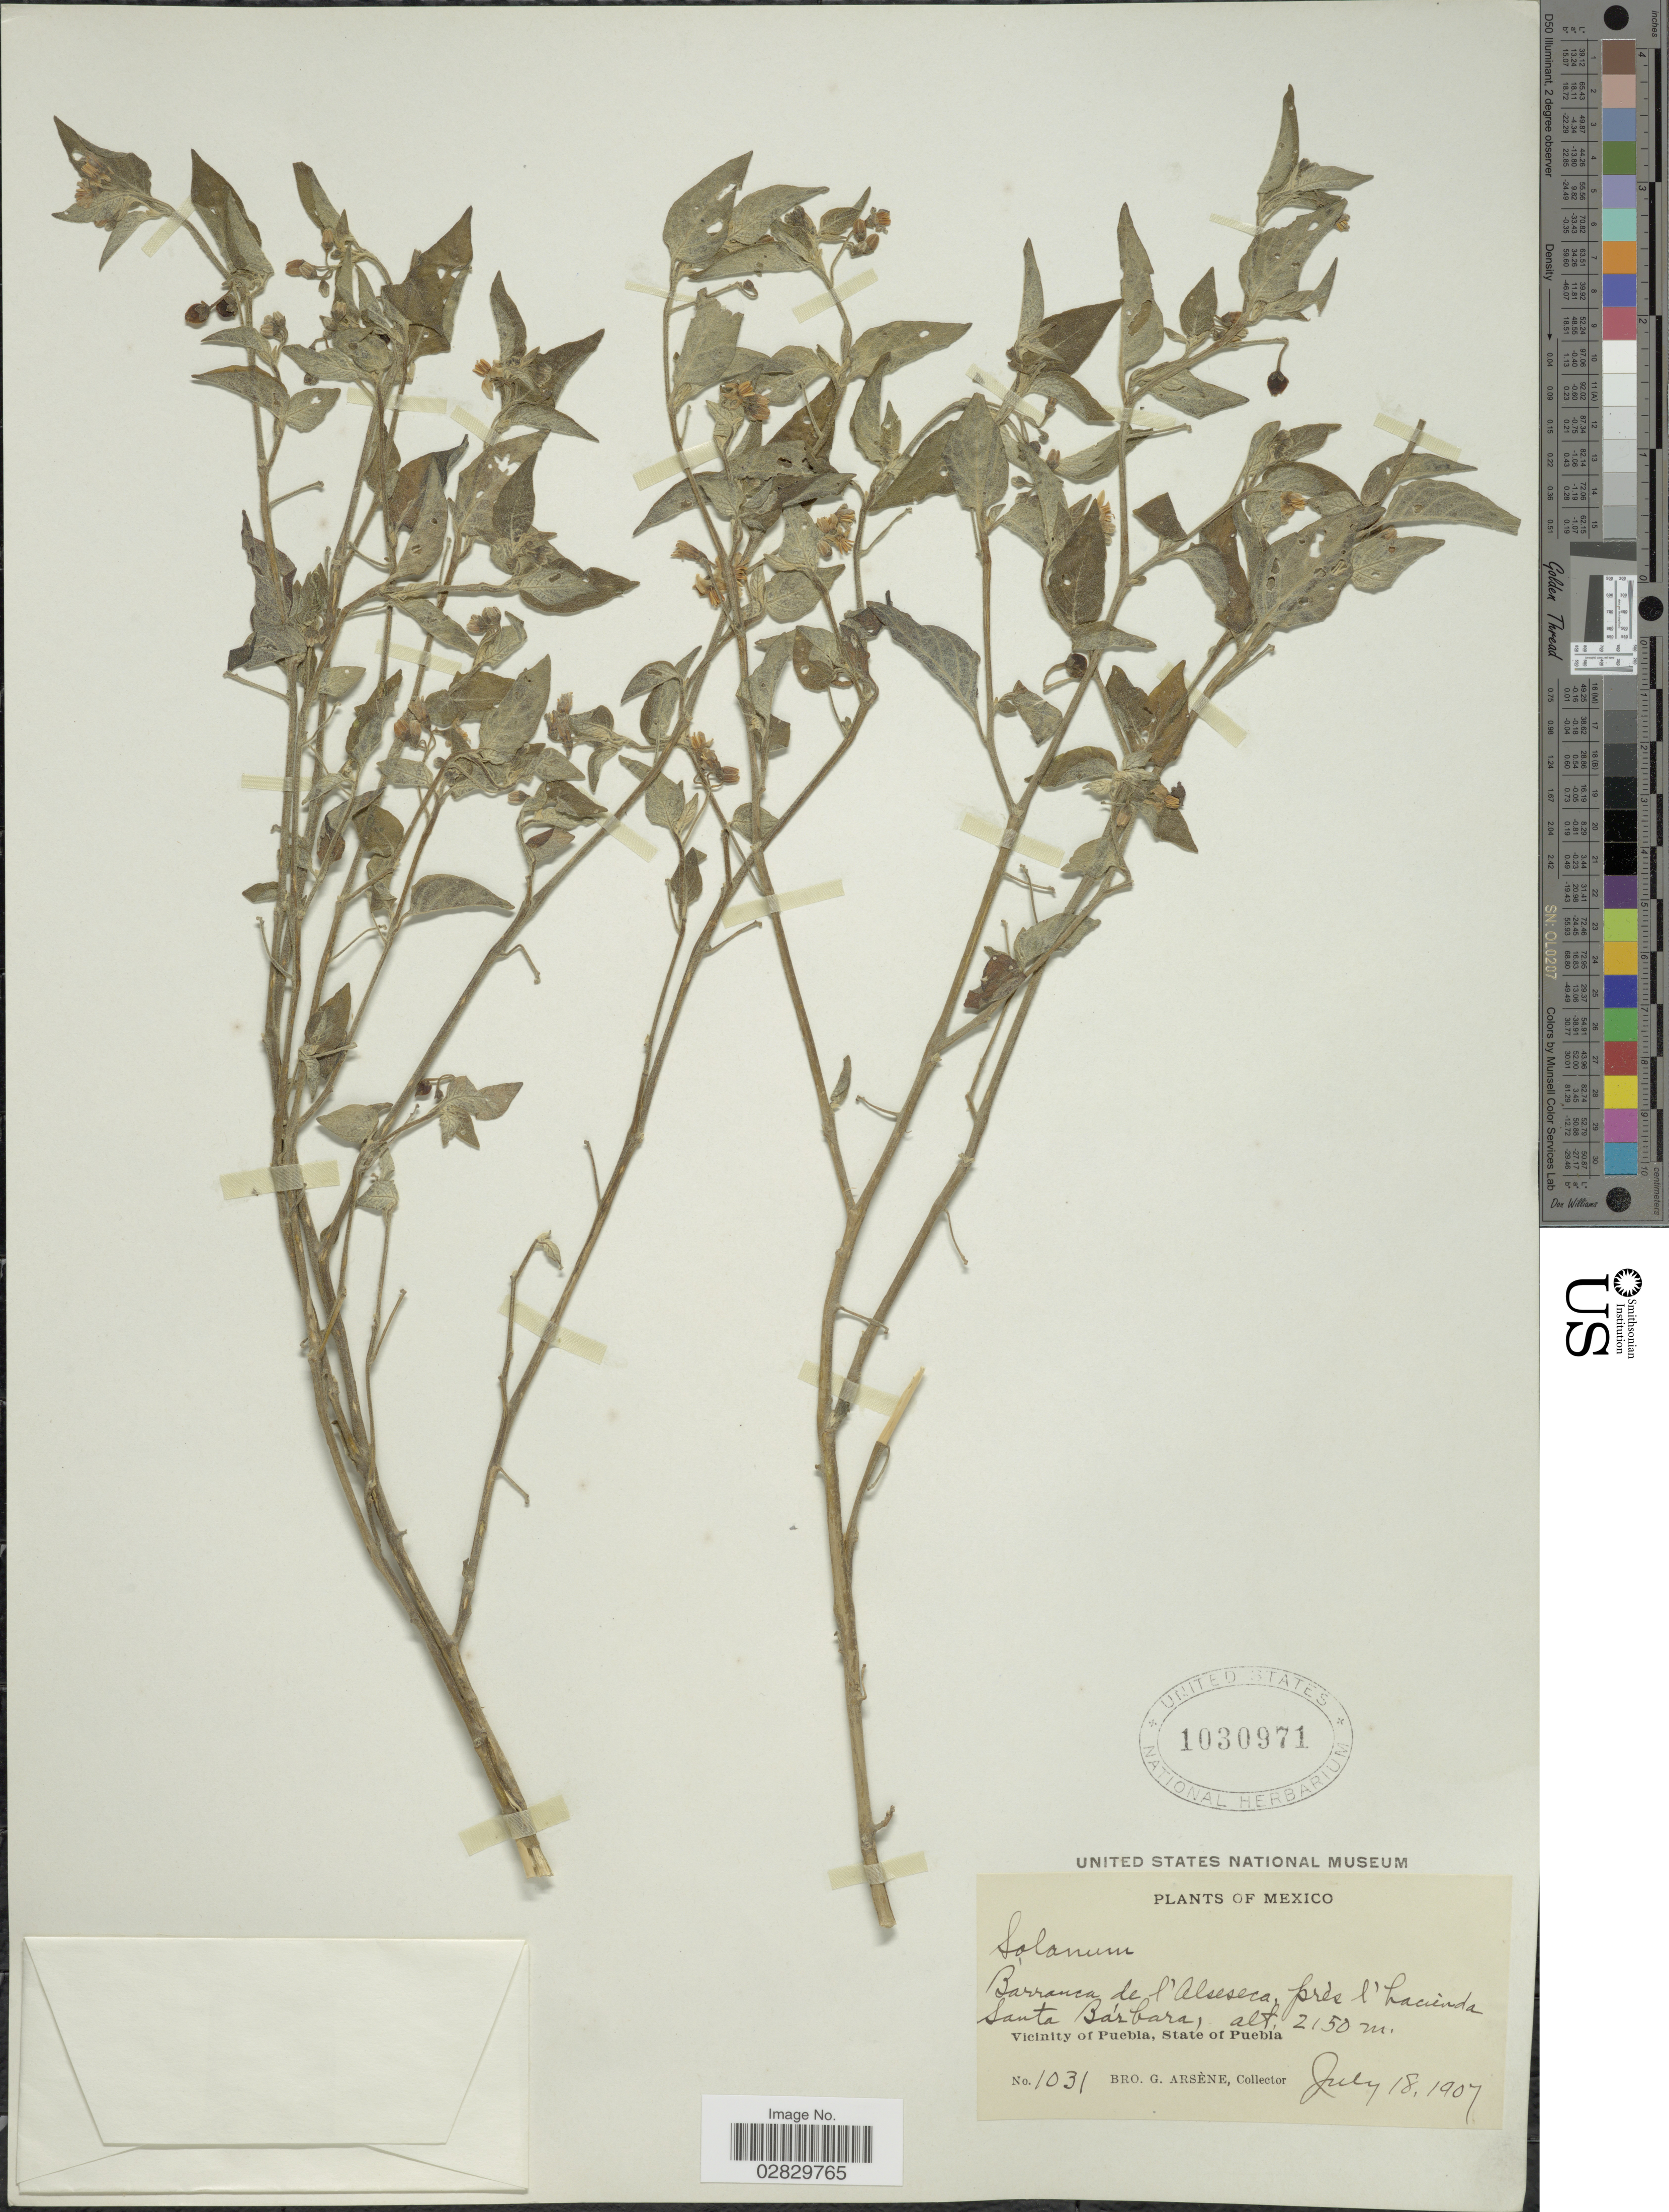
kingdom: Plantae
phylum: Tracheophyta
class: Magnoliopsida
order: Solanales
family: Solanaceae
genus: Solanum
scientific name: Solanum nigrescens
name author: M. Martens & Galeotti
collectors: Bro. G. Arsène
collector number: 1031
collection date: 1907-07-18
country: Mexico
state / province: Puebla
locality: Barranque de l'Alseseca, près l'hacienda Santa Barbara, Vicinity of Puebla.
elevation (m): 2150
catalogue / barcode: US 1030971